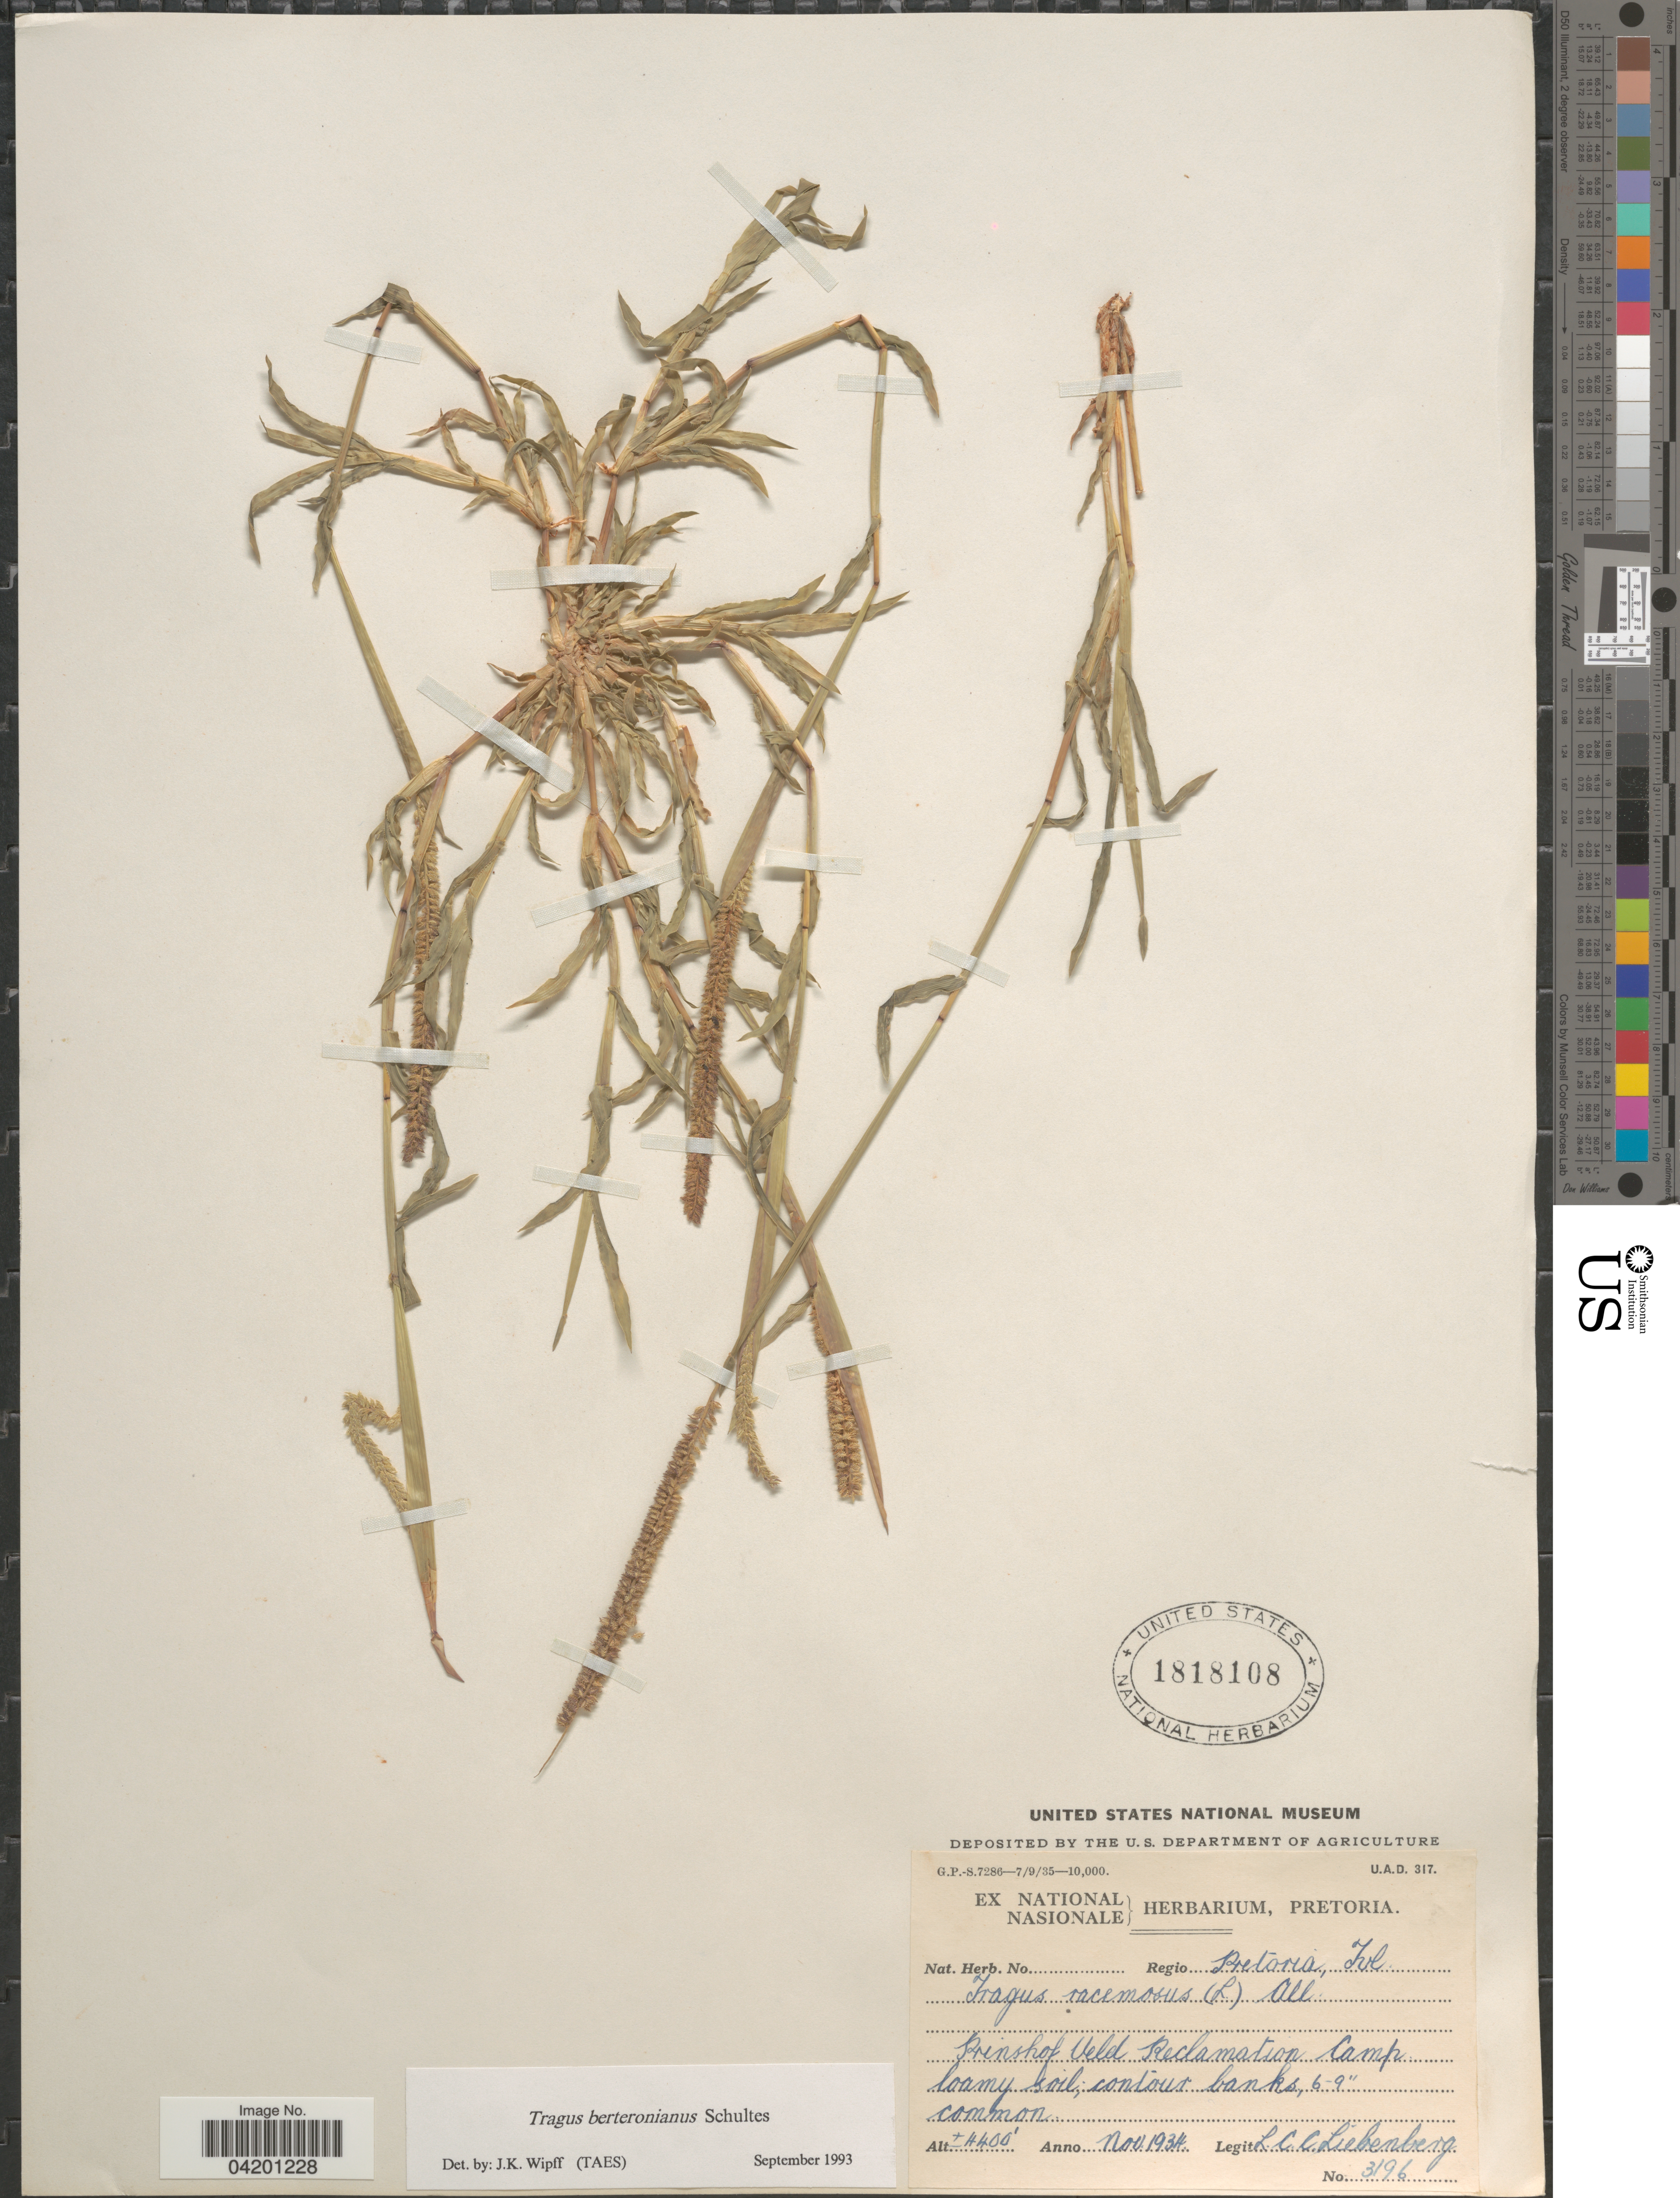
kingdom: Plantae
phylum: Tracheophyta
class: Liliopsida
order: Poales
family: Poaceae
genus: Tragus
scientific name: Tragus berteronianus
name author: Schult.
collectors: L. Liebenberg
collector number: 3196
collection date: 1934-11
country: South Africa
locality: Regio Pretoria, Tvl. Prinshof Veld Reclamation Camp.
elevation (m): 1341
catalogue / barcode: US 1818108